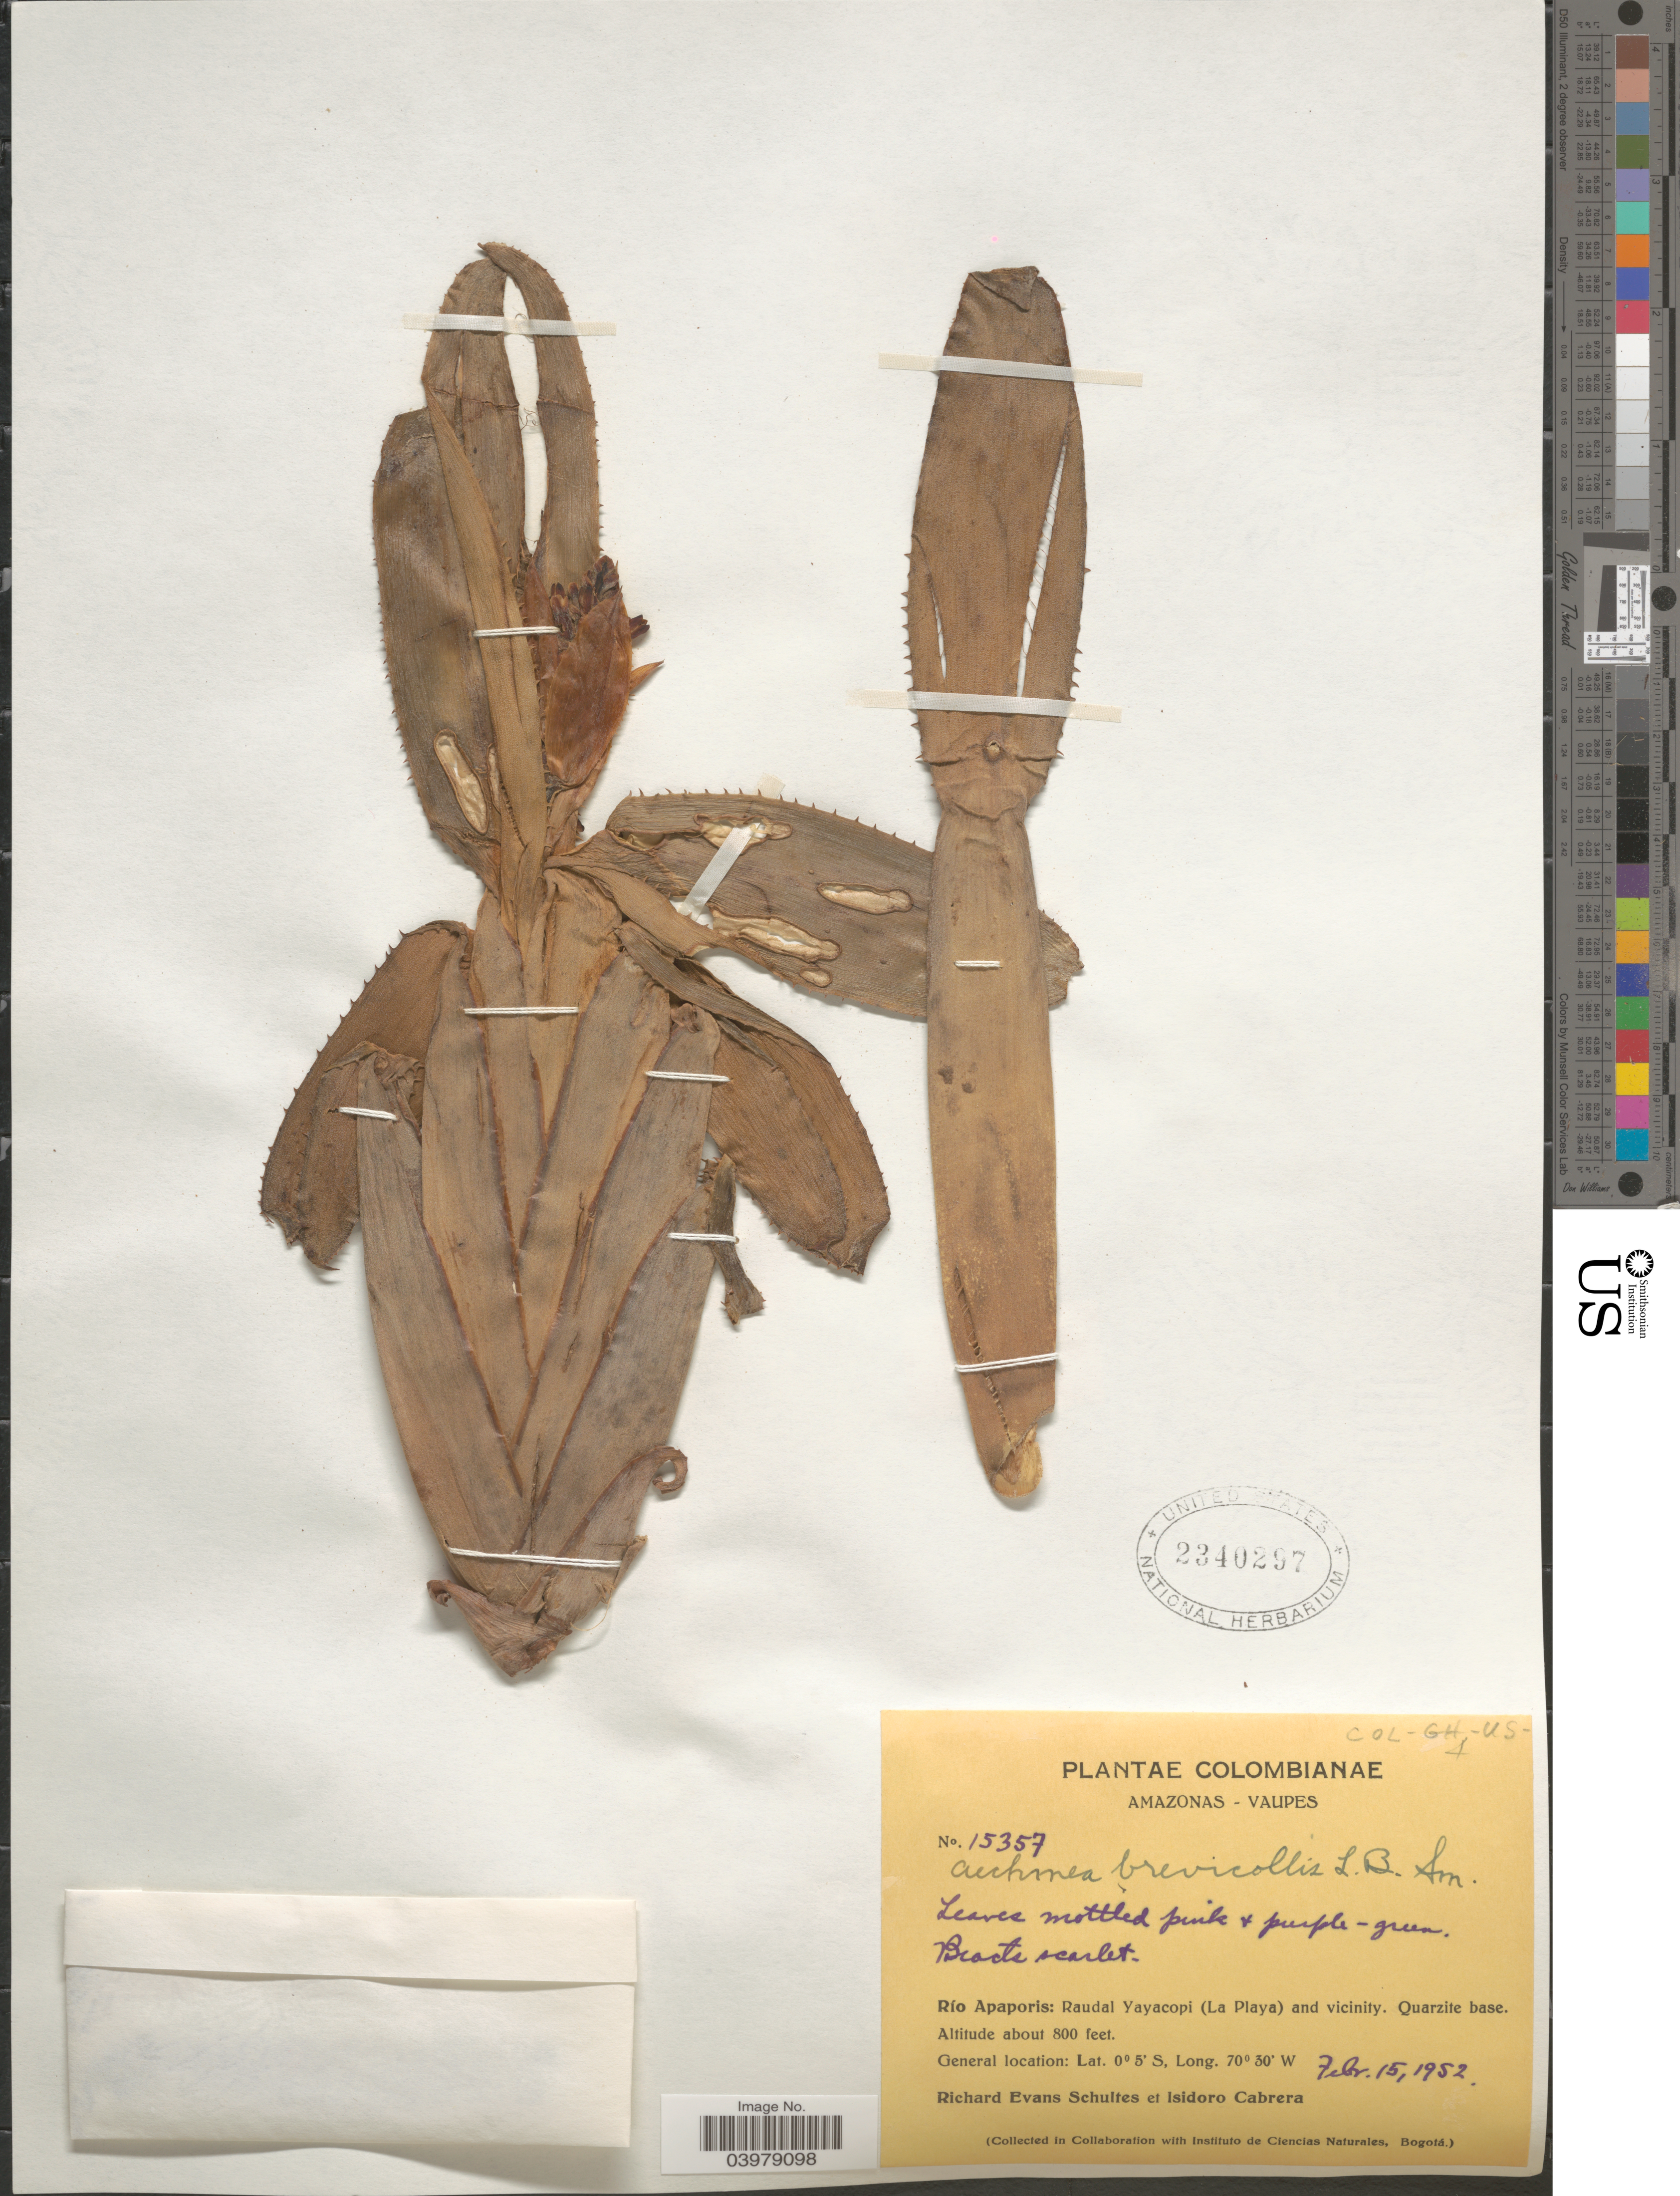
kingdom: Plantae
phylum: Tracheophyta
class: Liliopsida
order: Poales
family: Bromeliaceae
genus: Aechmea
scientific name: Aechmea brevicollis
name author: L.B. Sm.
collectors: R. E. Schultes & I. Cabrera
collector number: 15357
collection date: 1952-02-15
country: Colombia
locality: Amazonas - Vaupes. Río Apaporis: Raudal Yayacopi (La Playa) and vicinity. Quarzite base.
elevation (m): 244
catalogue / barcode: US 2340297